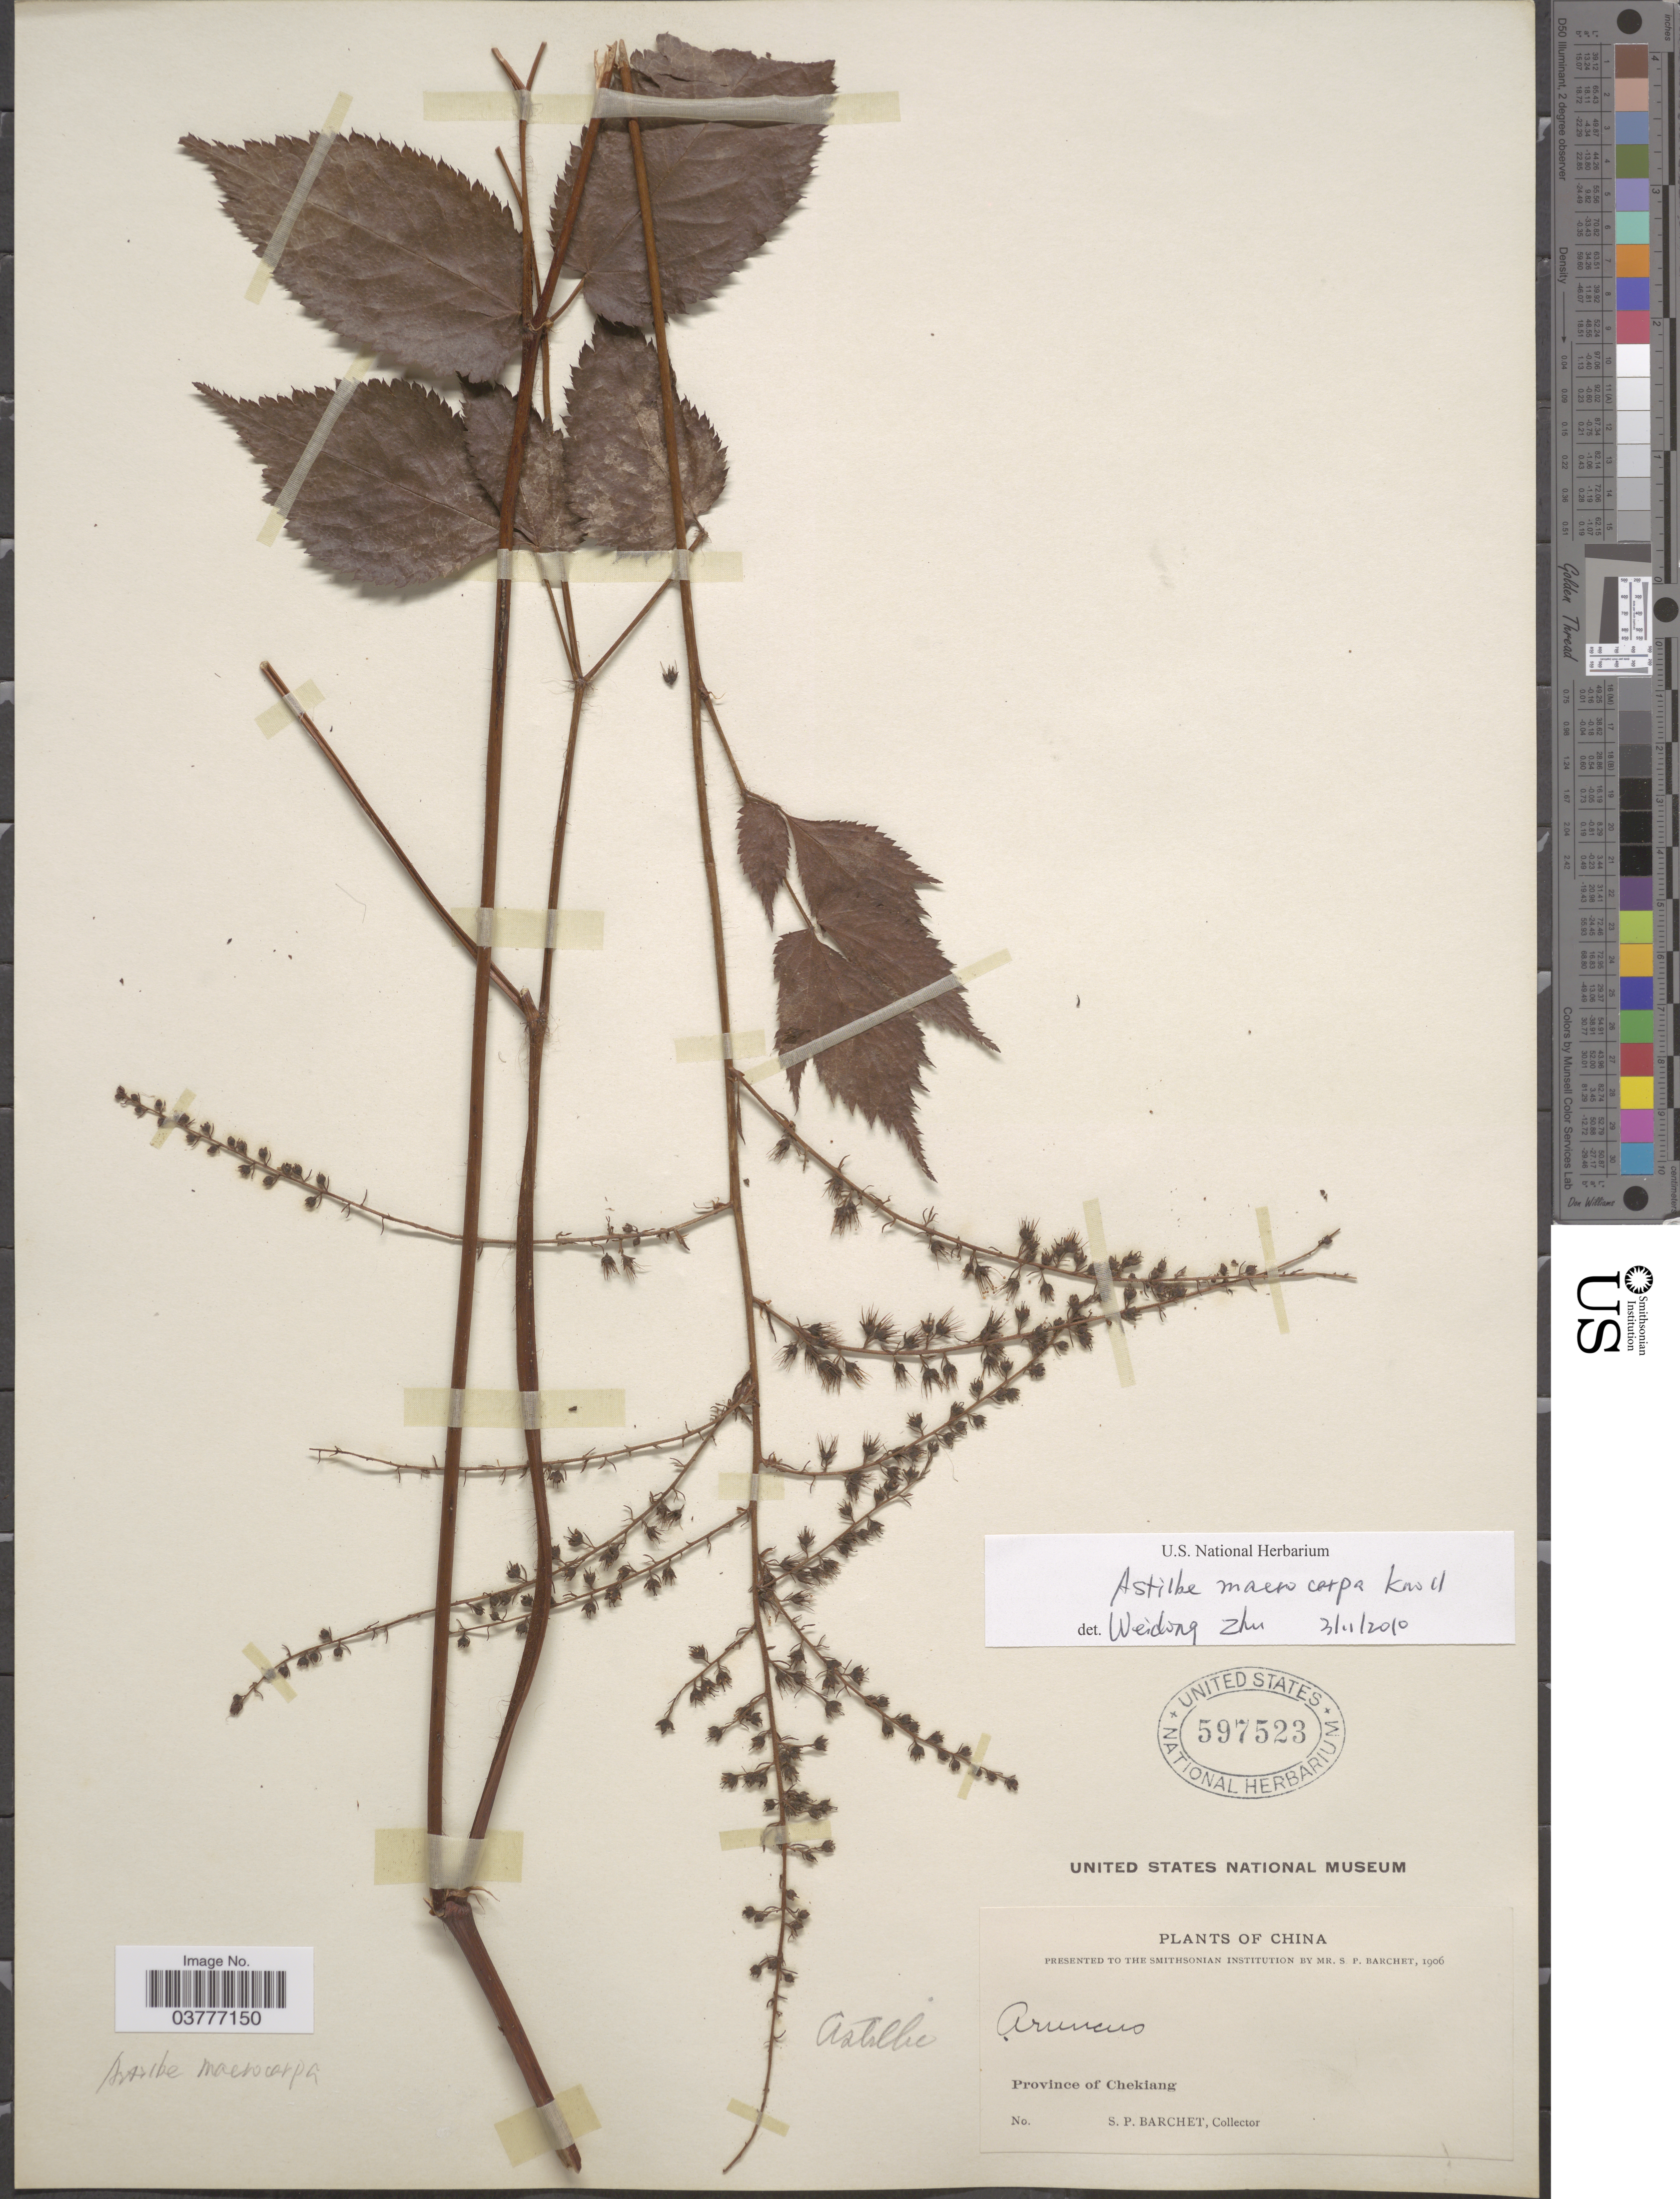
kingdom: Plantae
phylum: Tracheophyta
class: Magnoliopsida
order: Saxifragales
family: Saxifragaceae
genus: Astilbe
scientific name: Astilbe macrocarpa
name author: Knoll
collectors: S. P. Barchet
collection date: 1906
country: China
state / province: Zhejiang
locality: Province of Chekiang.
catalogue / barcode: US 597523